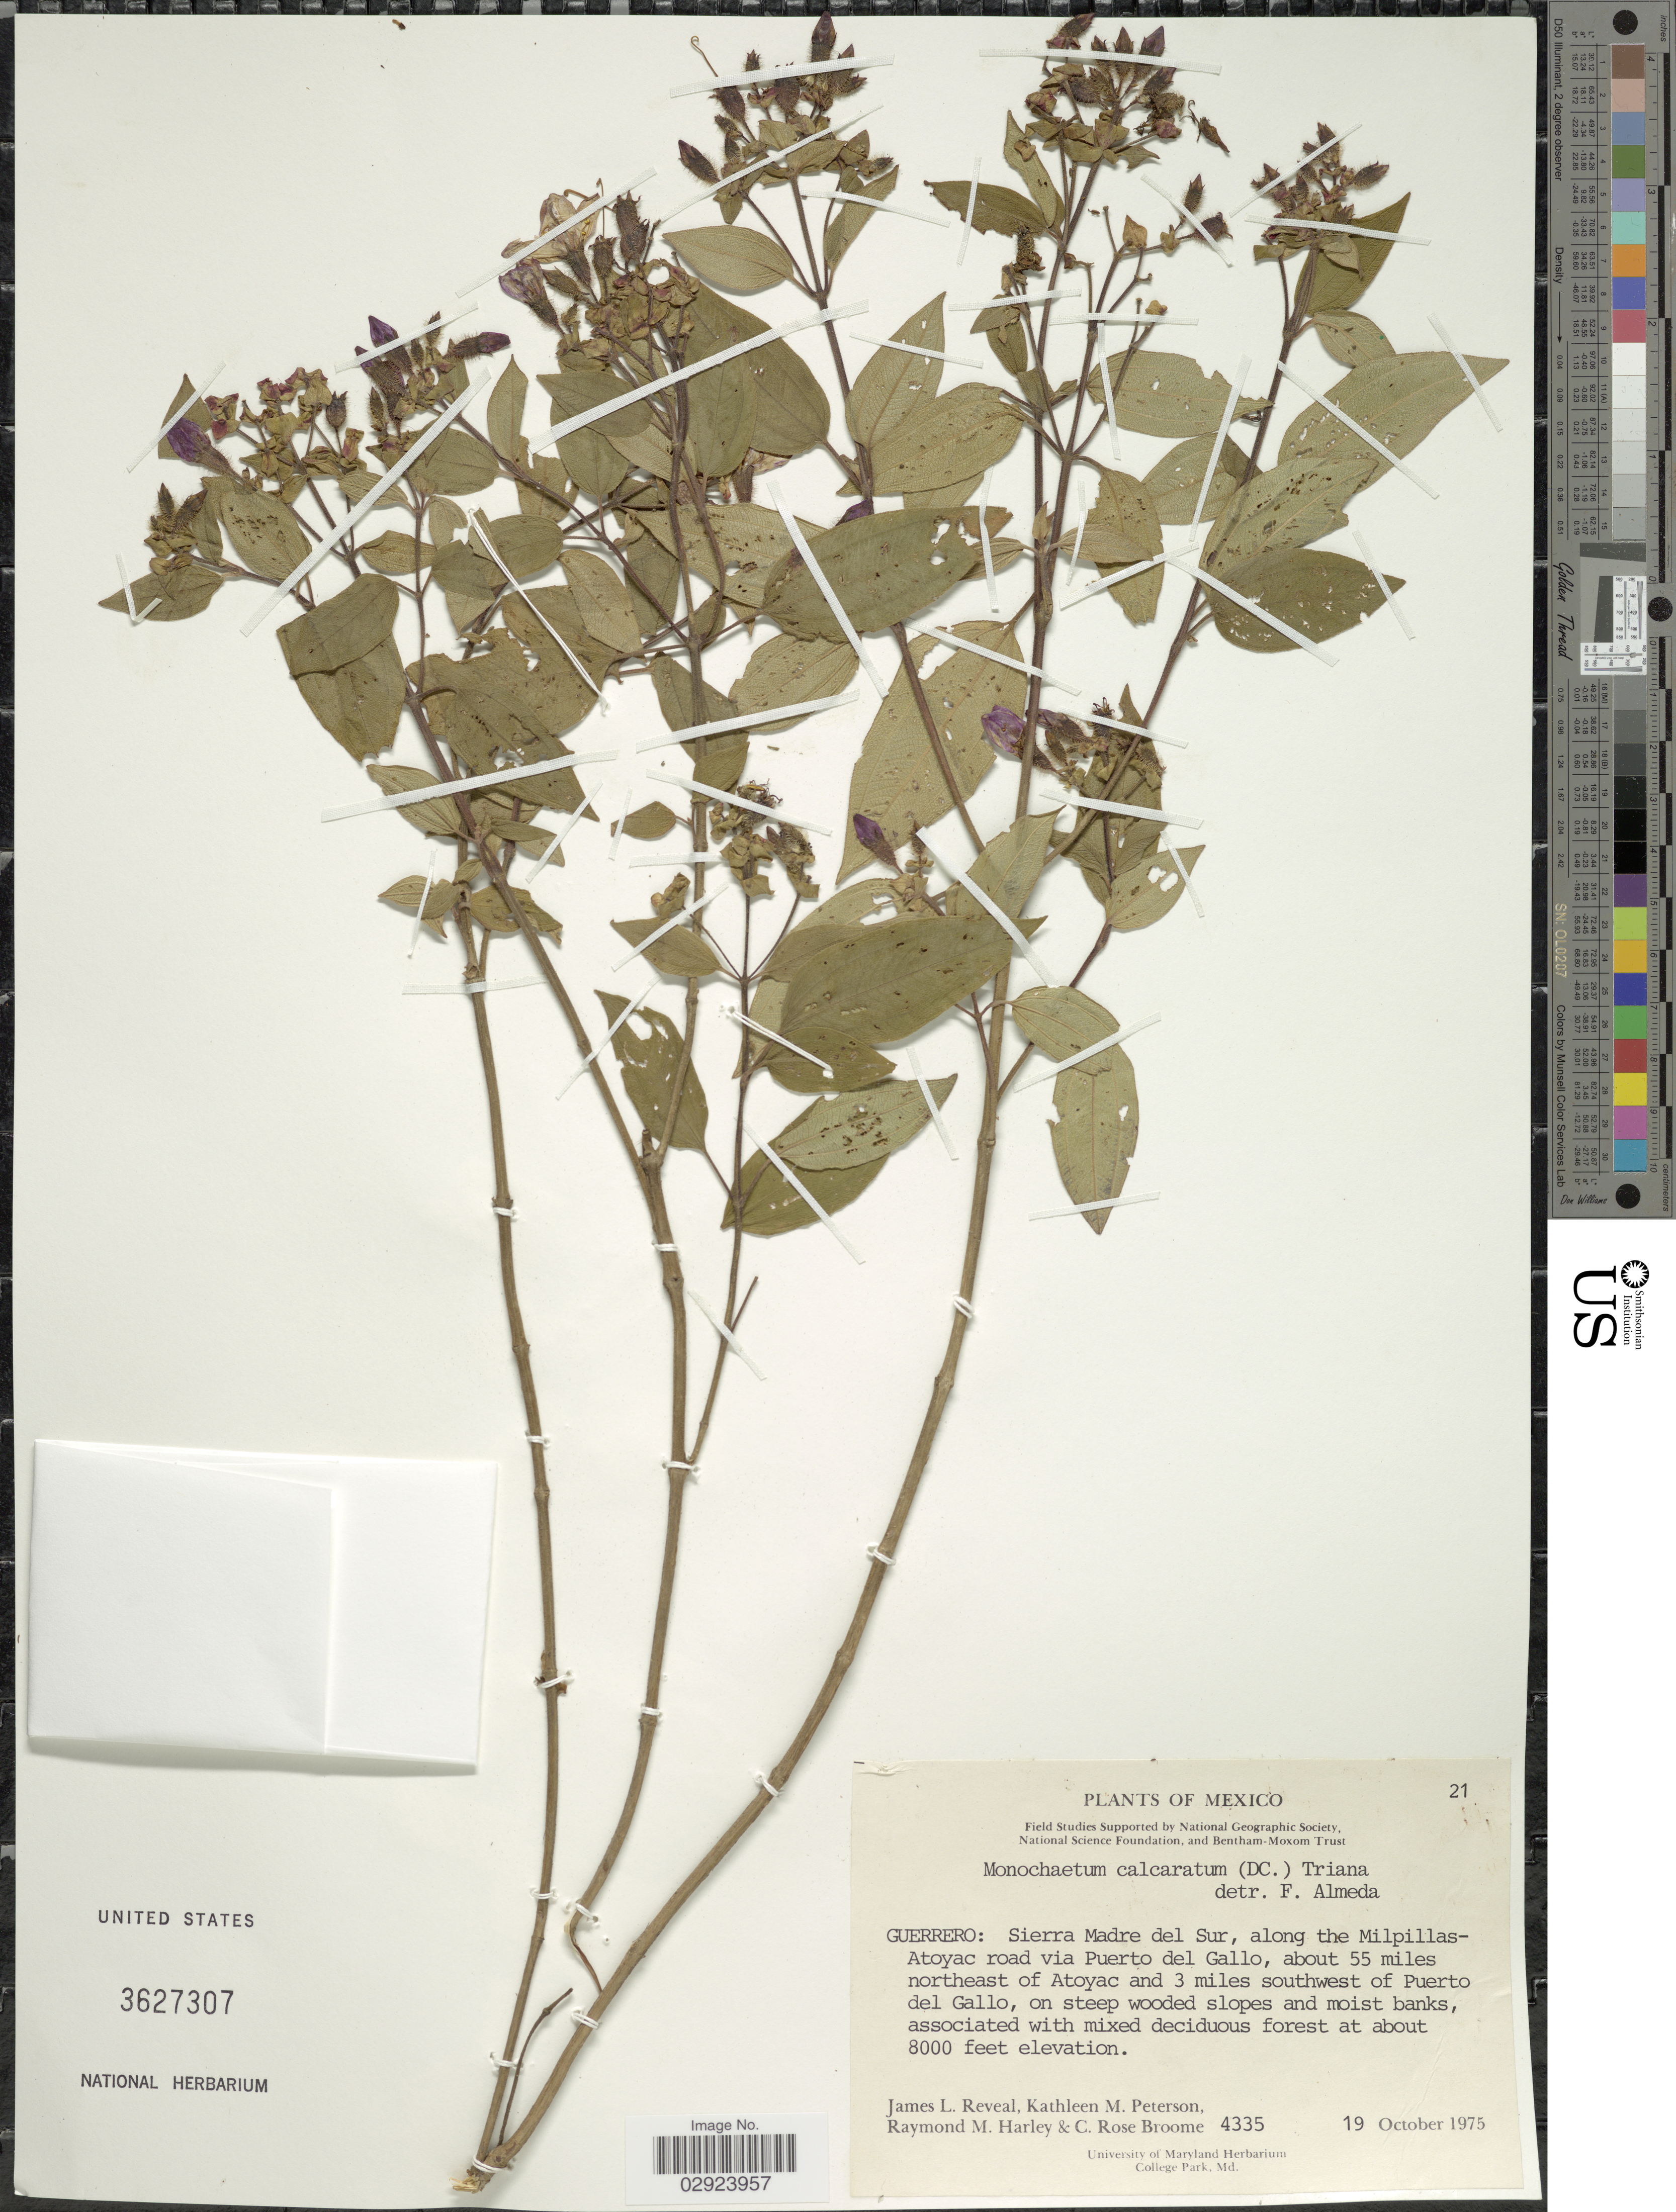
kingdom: Plantae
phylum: Tracheophyta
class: Magnoliopsida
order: Myrtales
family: Melastomataceae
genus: Monochaetum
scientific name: Monochaetum calcaratum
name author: (DC.) Triana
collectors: J. L. Reveal, K. Peterson, R. M. Harley & C. R. Broome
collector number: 4335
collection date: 1975-10-19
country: Mexico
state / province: Guerrero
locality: Sierra Madre del Sur, along the Milpillas-Atoyac road via Puerto del Gallo, about 55 miles northeast of Atoyac and 3 miles southwest of Puerto del Gallo.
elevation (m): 2438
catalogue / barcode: US 3627307